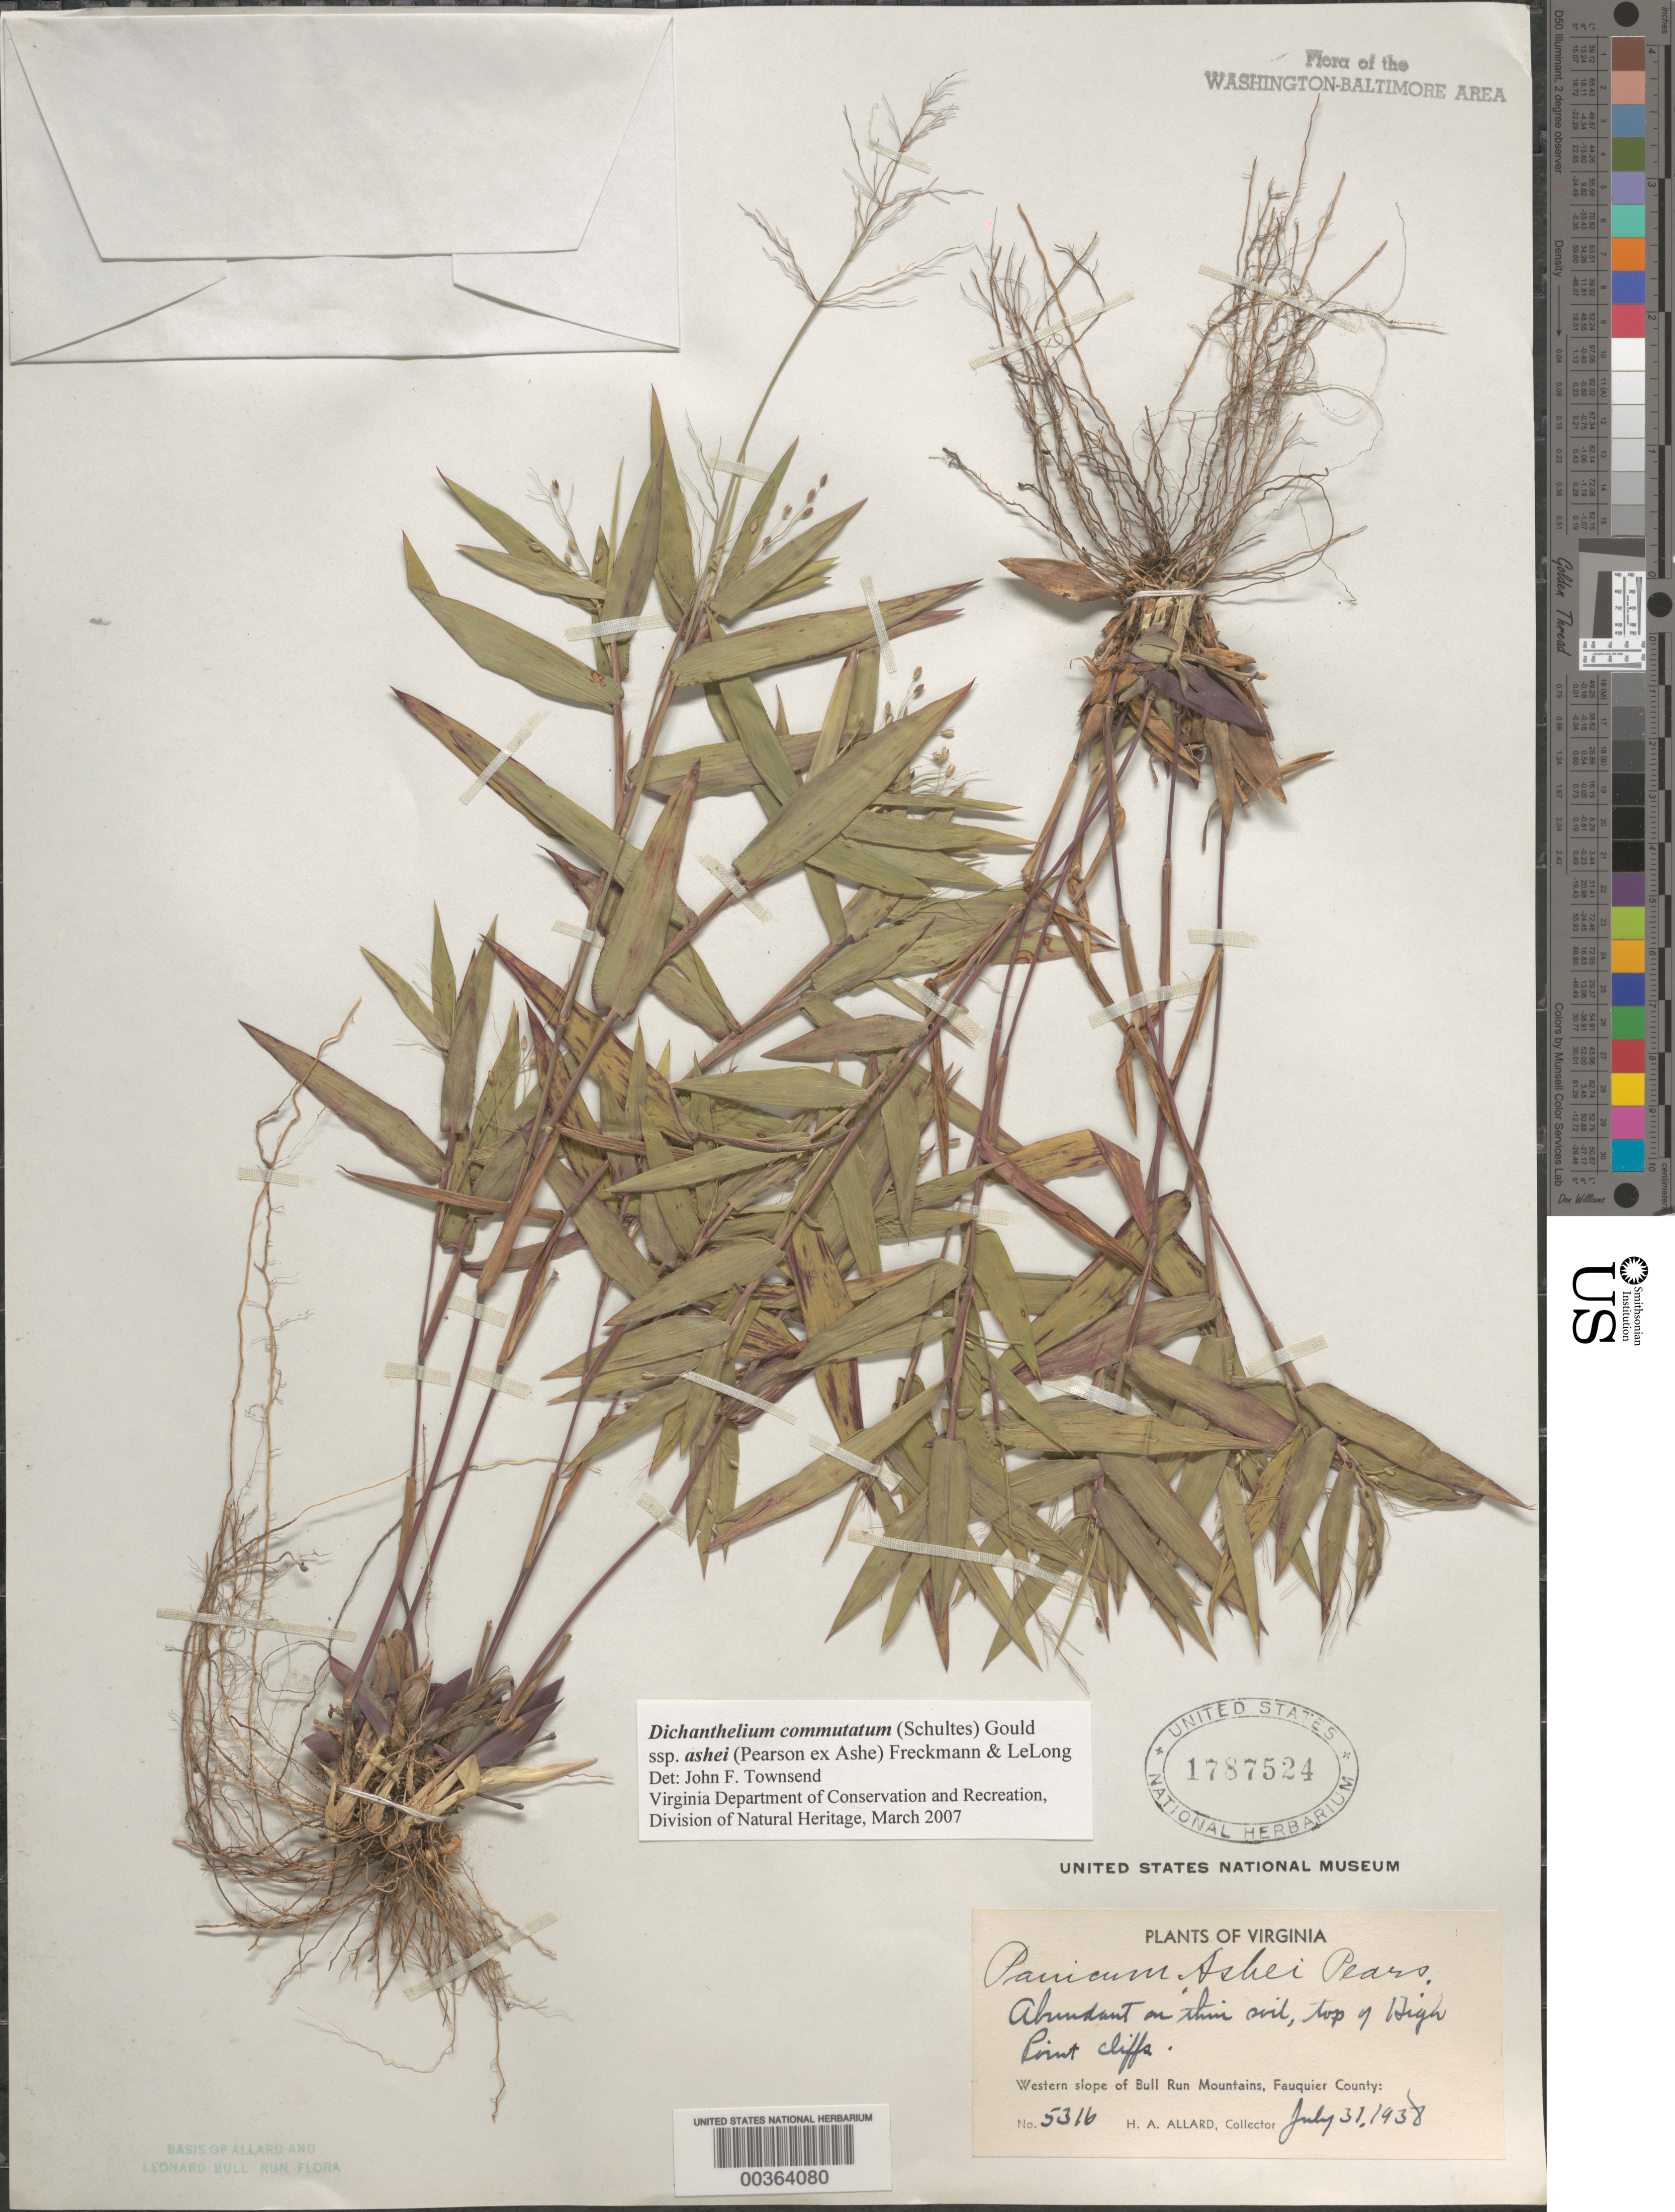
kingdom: Plantae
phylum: Tracheophyta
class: Liliopsida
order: Poales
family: Poaceae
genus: Dichanthelium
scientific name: Dichanthelium commutatum subsp. ashei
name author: (Ashe ex Schult.) Freckmann & Lelong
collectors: H. A. Allard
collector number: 5316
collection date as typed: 31 Jul 1938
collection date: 1938-07-31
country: United States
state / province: Virginia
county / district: Fauquier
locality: High Point Cliffs Bull Run Mts.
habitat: High point cliffs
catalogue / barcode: US 1787524